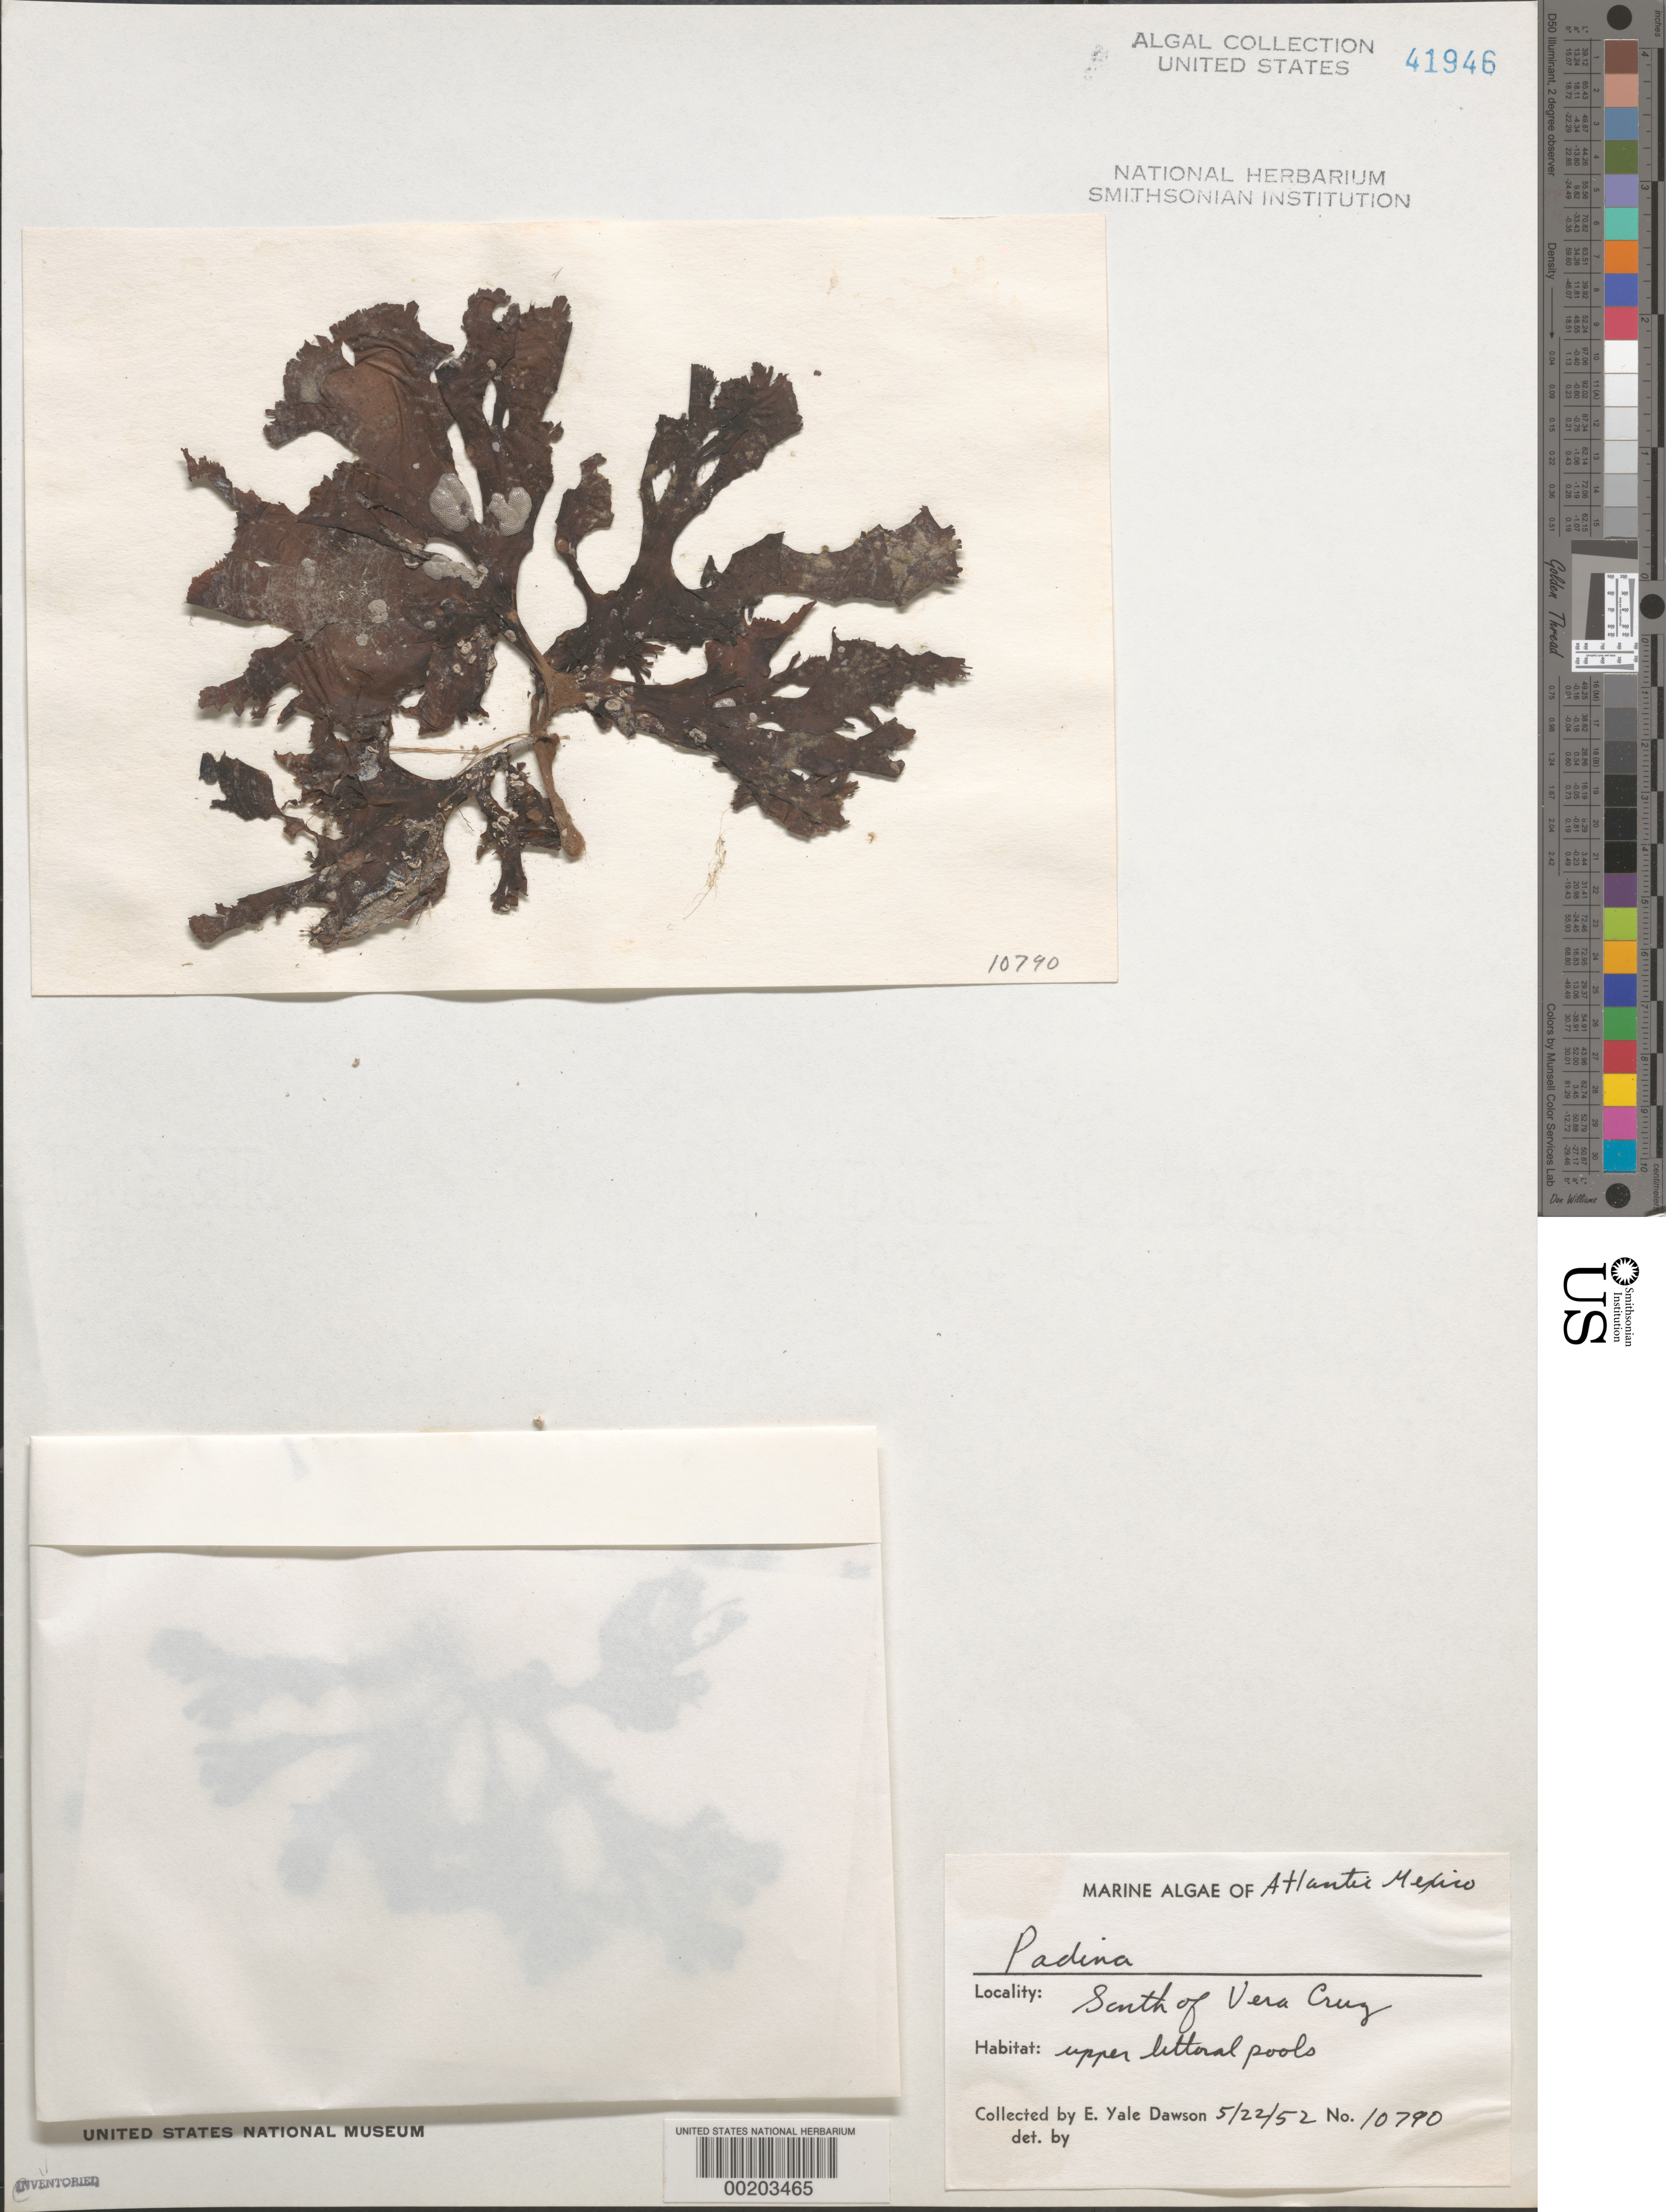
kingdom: Chromista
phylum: Ochrophyta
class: Phaeophyceae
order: Dictyotales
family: Dictyotaceae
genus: Padina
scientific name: Padina sp.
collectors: E. Y. Dawson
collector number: EYD 10790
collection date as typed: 22 May 1952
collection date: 1952-05-22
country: Mexico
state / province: Veracruz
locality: South of Veracruz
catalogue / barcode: US 41946